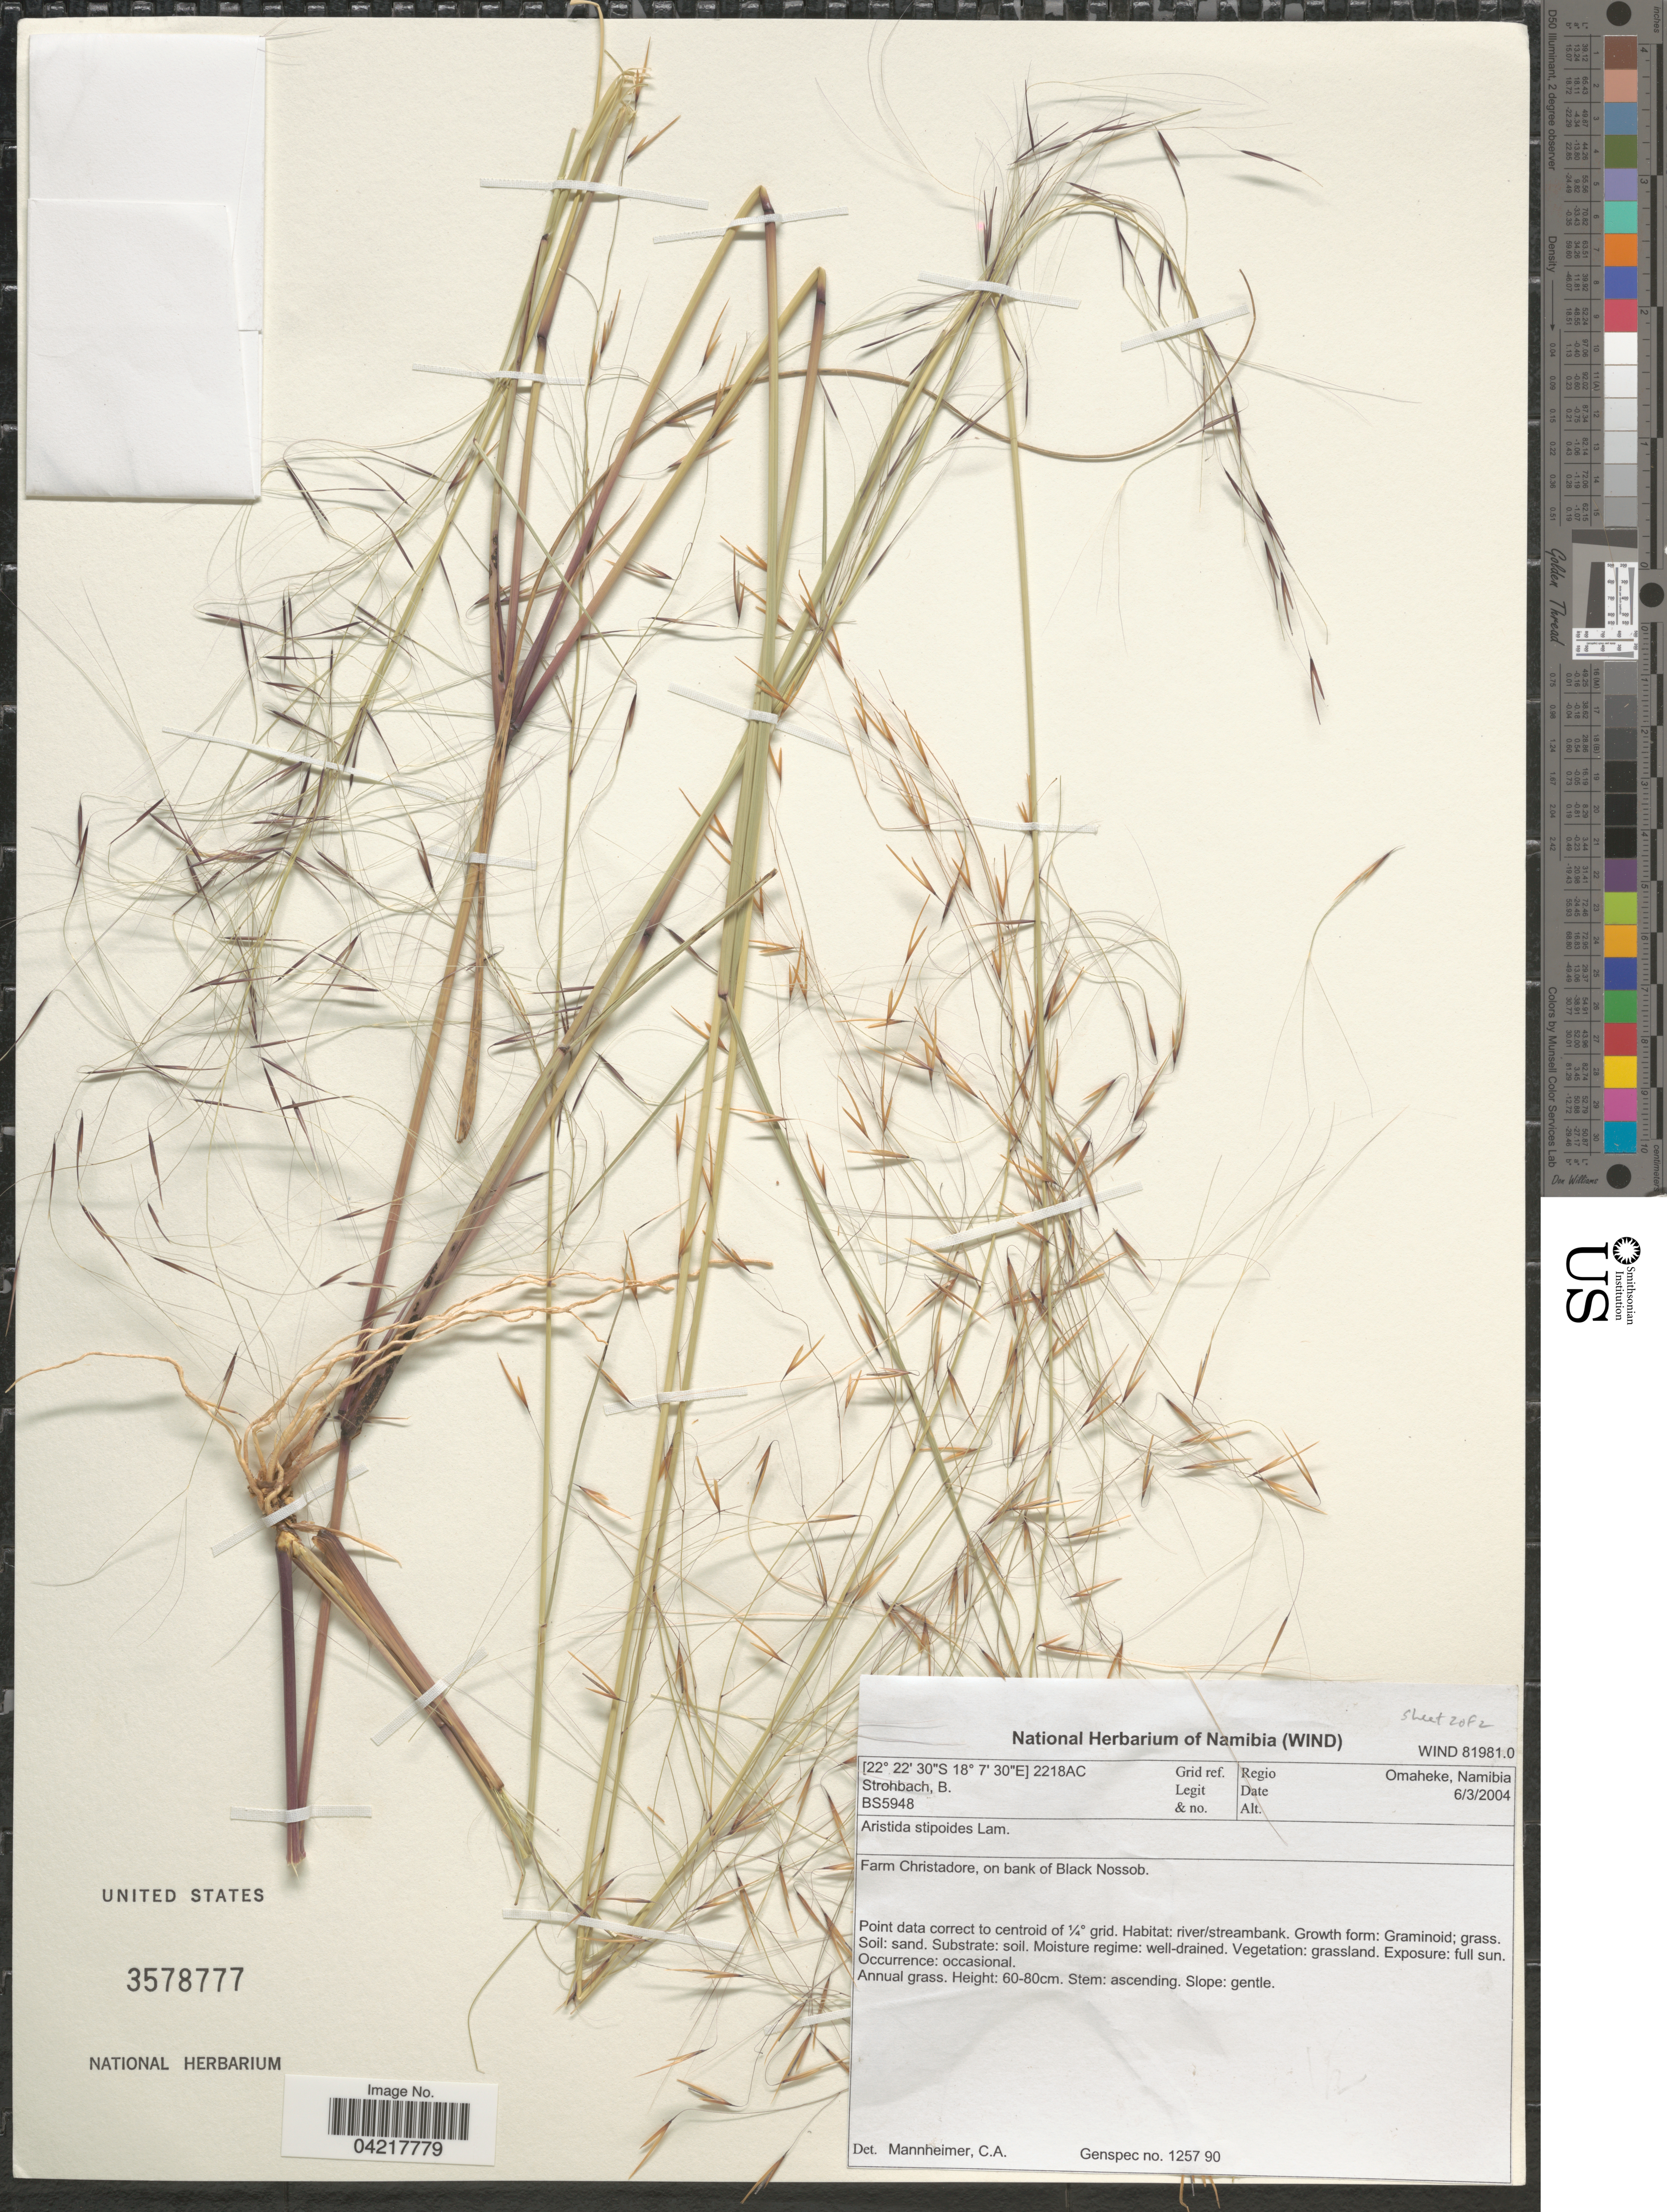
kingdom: Plantae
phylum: Tracheophyta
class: Liliopsida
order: Poales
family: Poaceae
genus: Aristida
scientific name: Aristida stipoides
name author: R. Br.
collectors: B. Strohbach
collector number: BS5948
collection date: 2004-03-06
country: Namibia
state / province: Omaheke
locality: Grid ref. 2218AC. Regio Omaheke, Namibia. Farm Christadore, on bank of Black Nossob.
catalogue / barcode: US 3578777